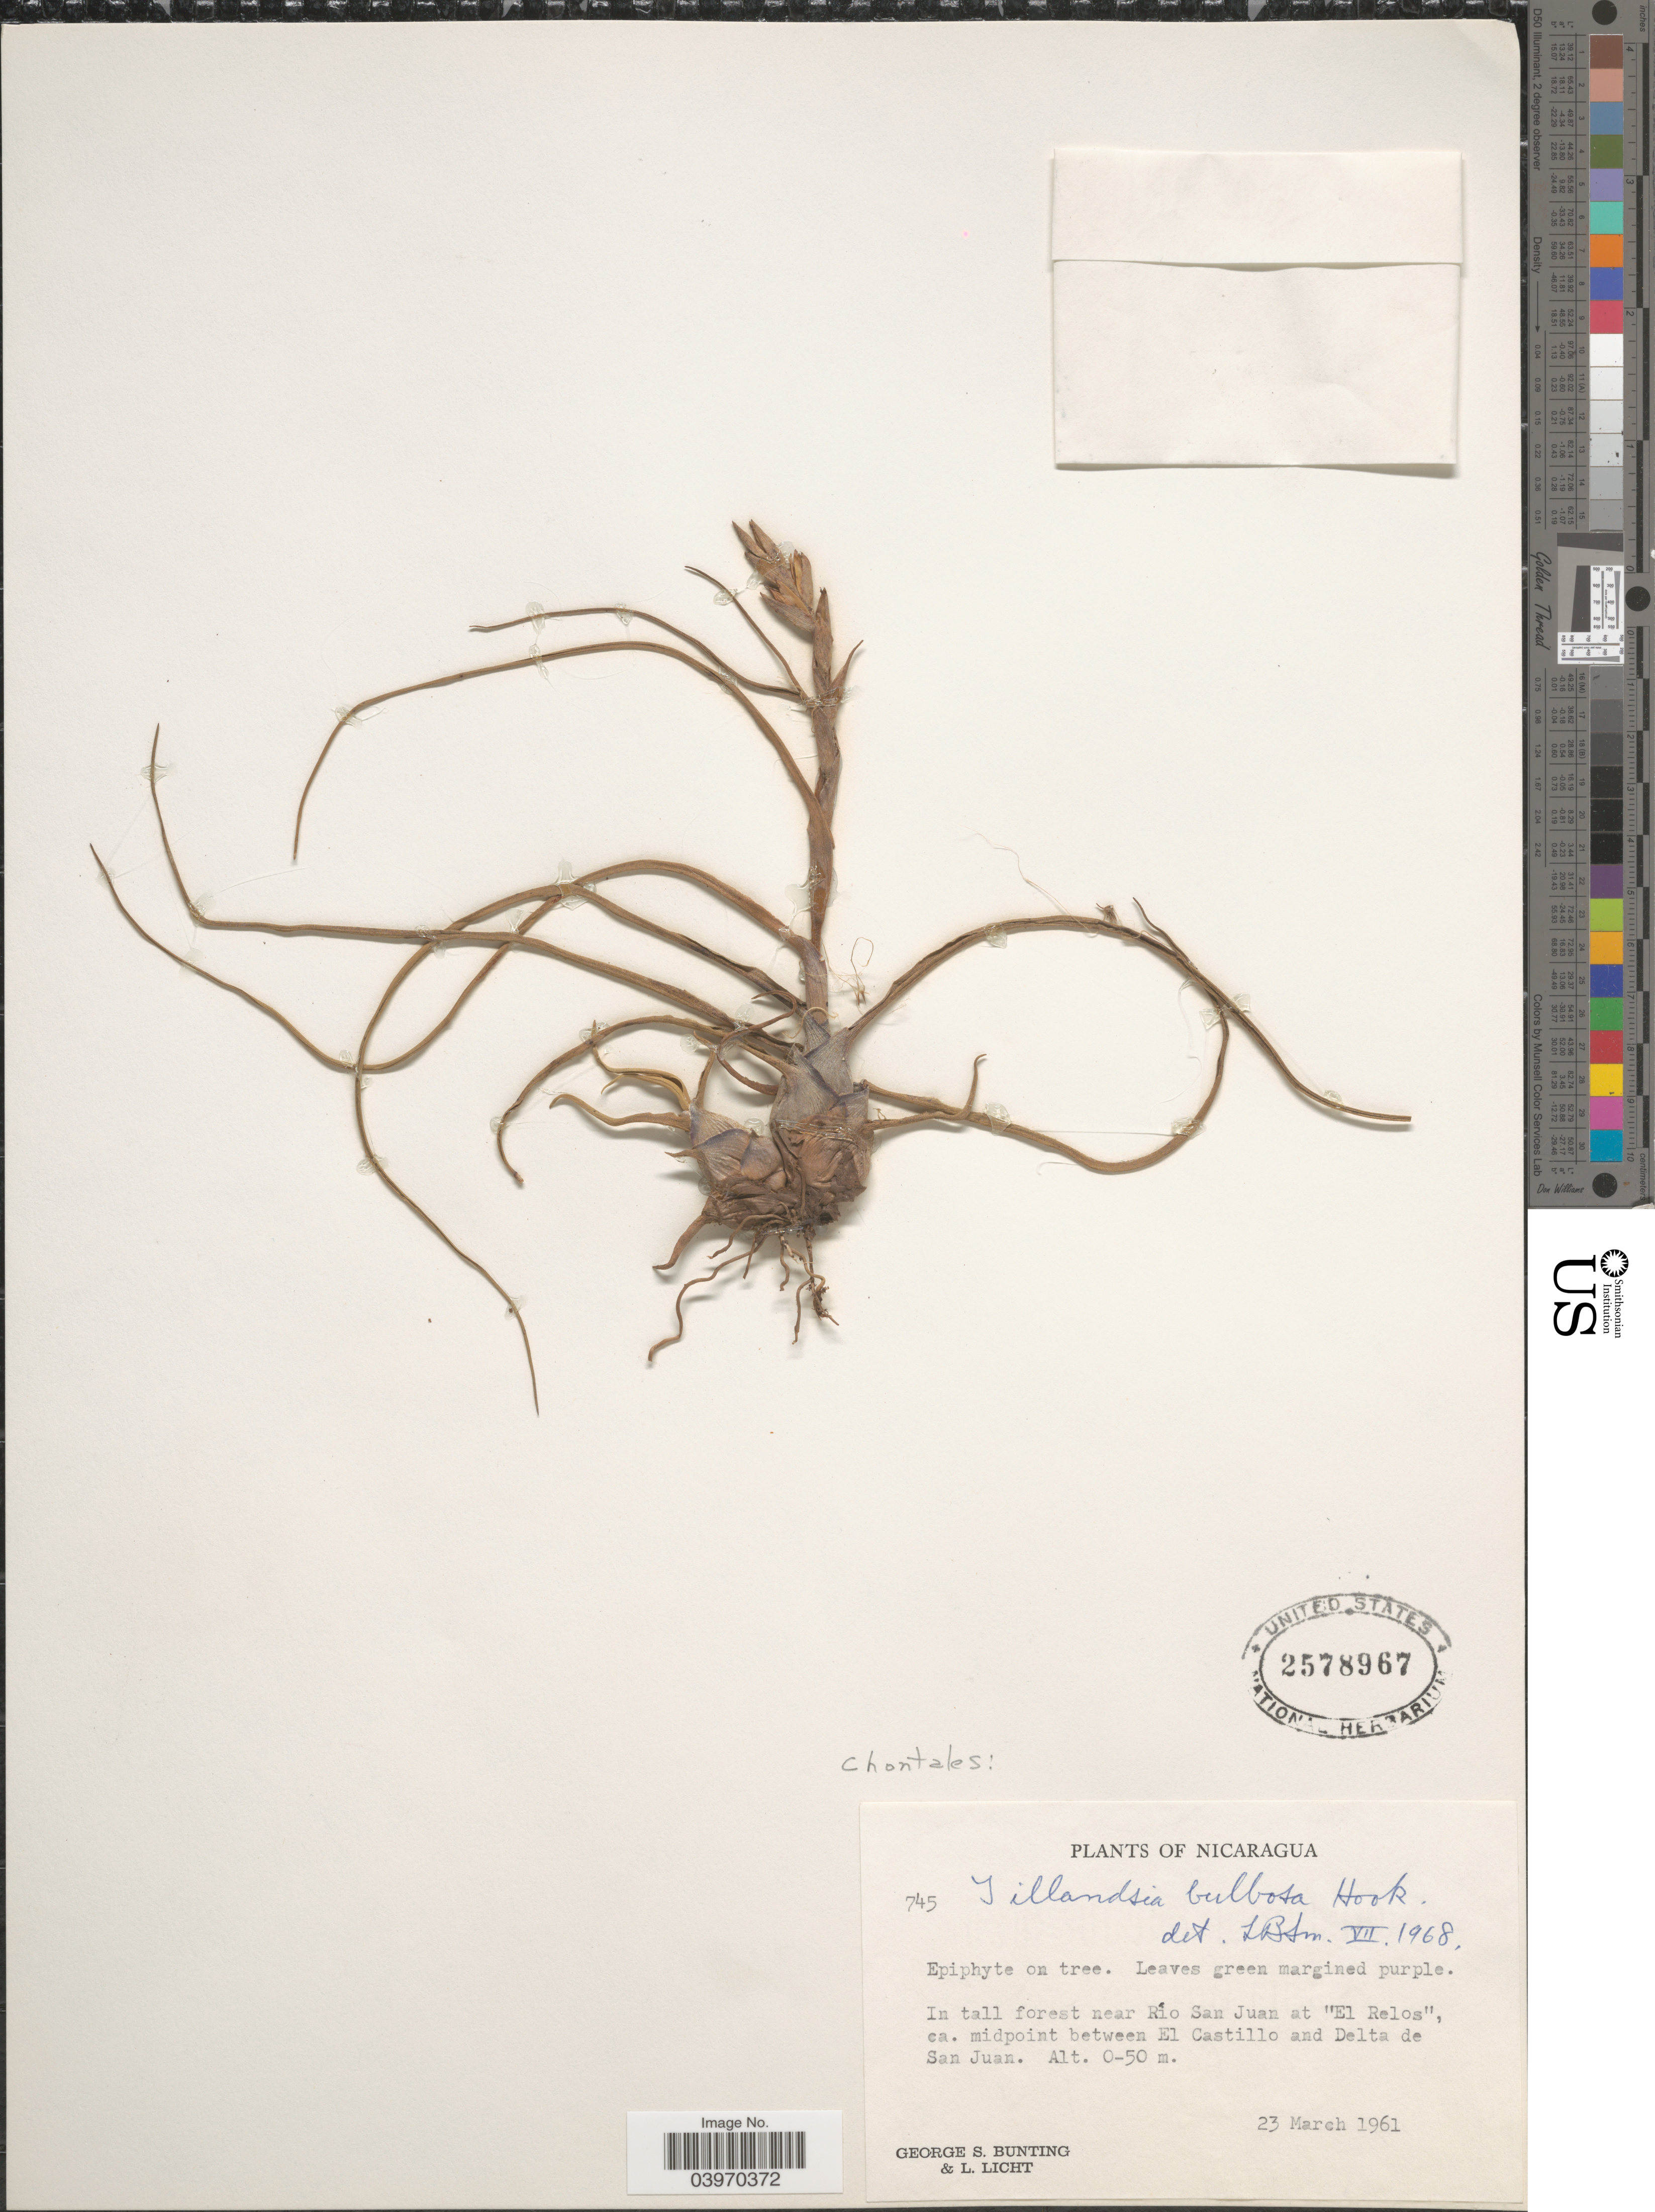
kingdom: Plantae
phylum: Tracheophyta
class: Liliopsida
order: Poales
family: Bromeliaceae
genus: Tillandsia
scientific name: Tillandsia bulbosa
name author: Hook.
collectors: G. S. Bunting & L. Licht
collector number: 745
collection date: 1961-03-23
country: Nicaragua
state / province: Rio San Juan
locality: In tall forest near Río San Juan at "El Relos", ca. midpoint between El Castillo and Delta de San Juan.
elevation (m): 0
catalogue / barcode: US 2578967